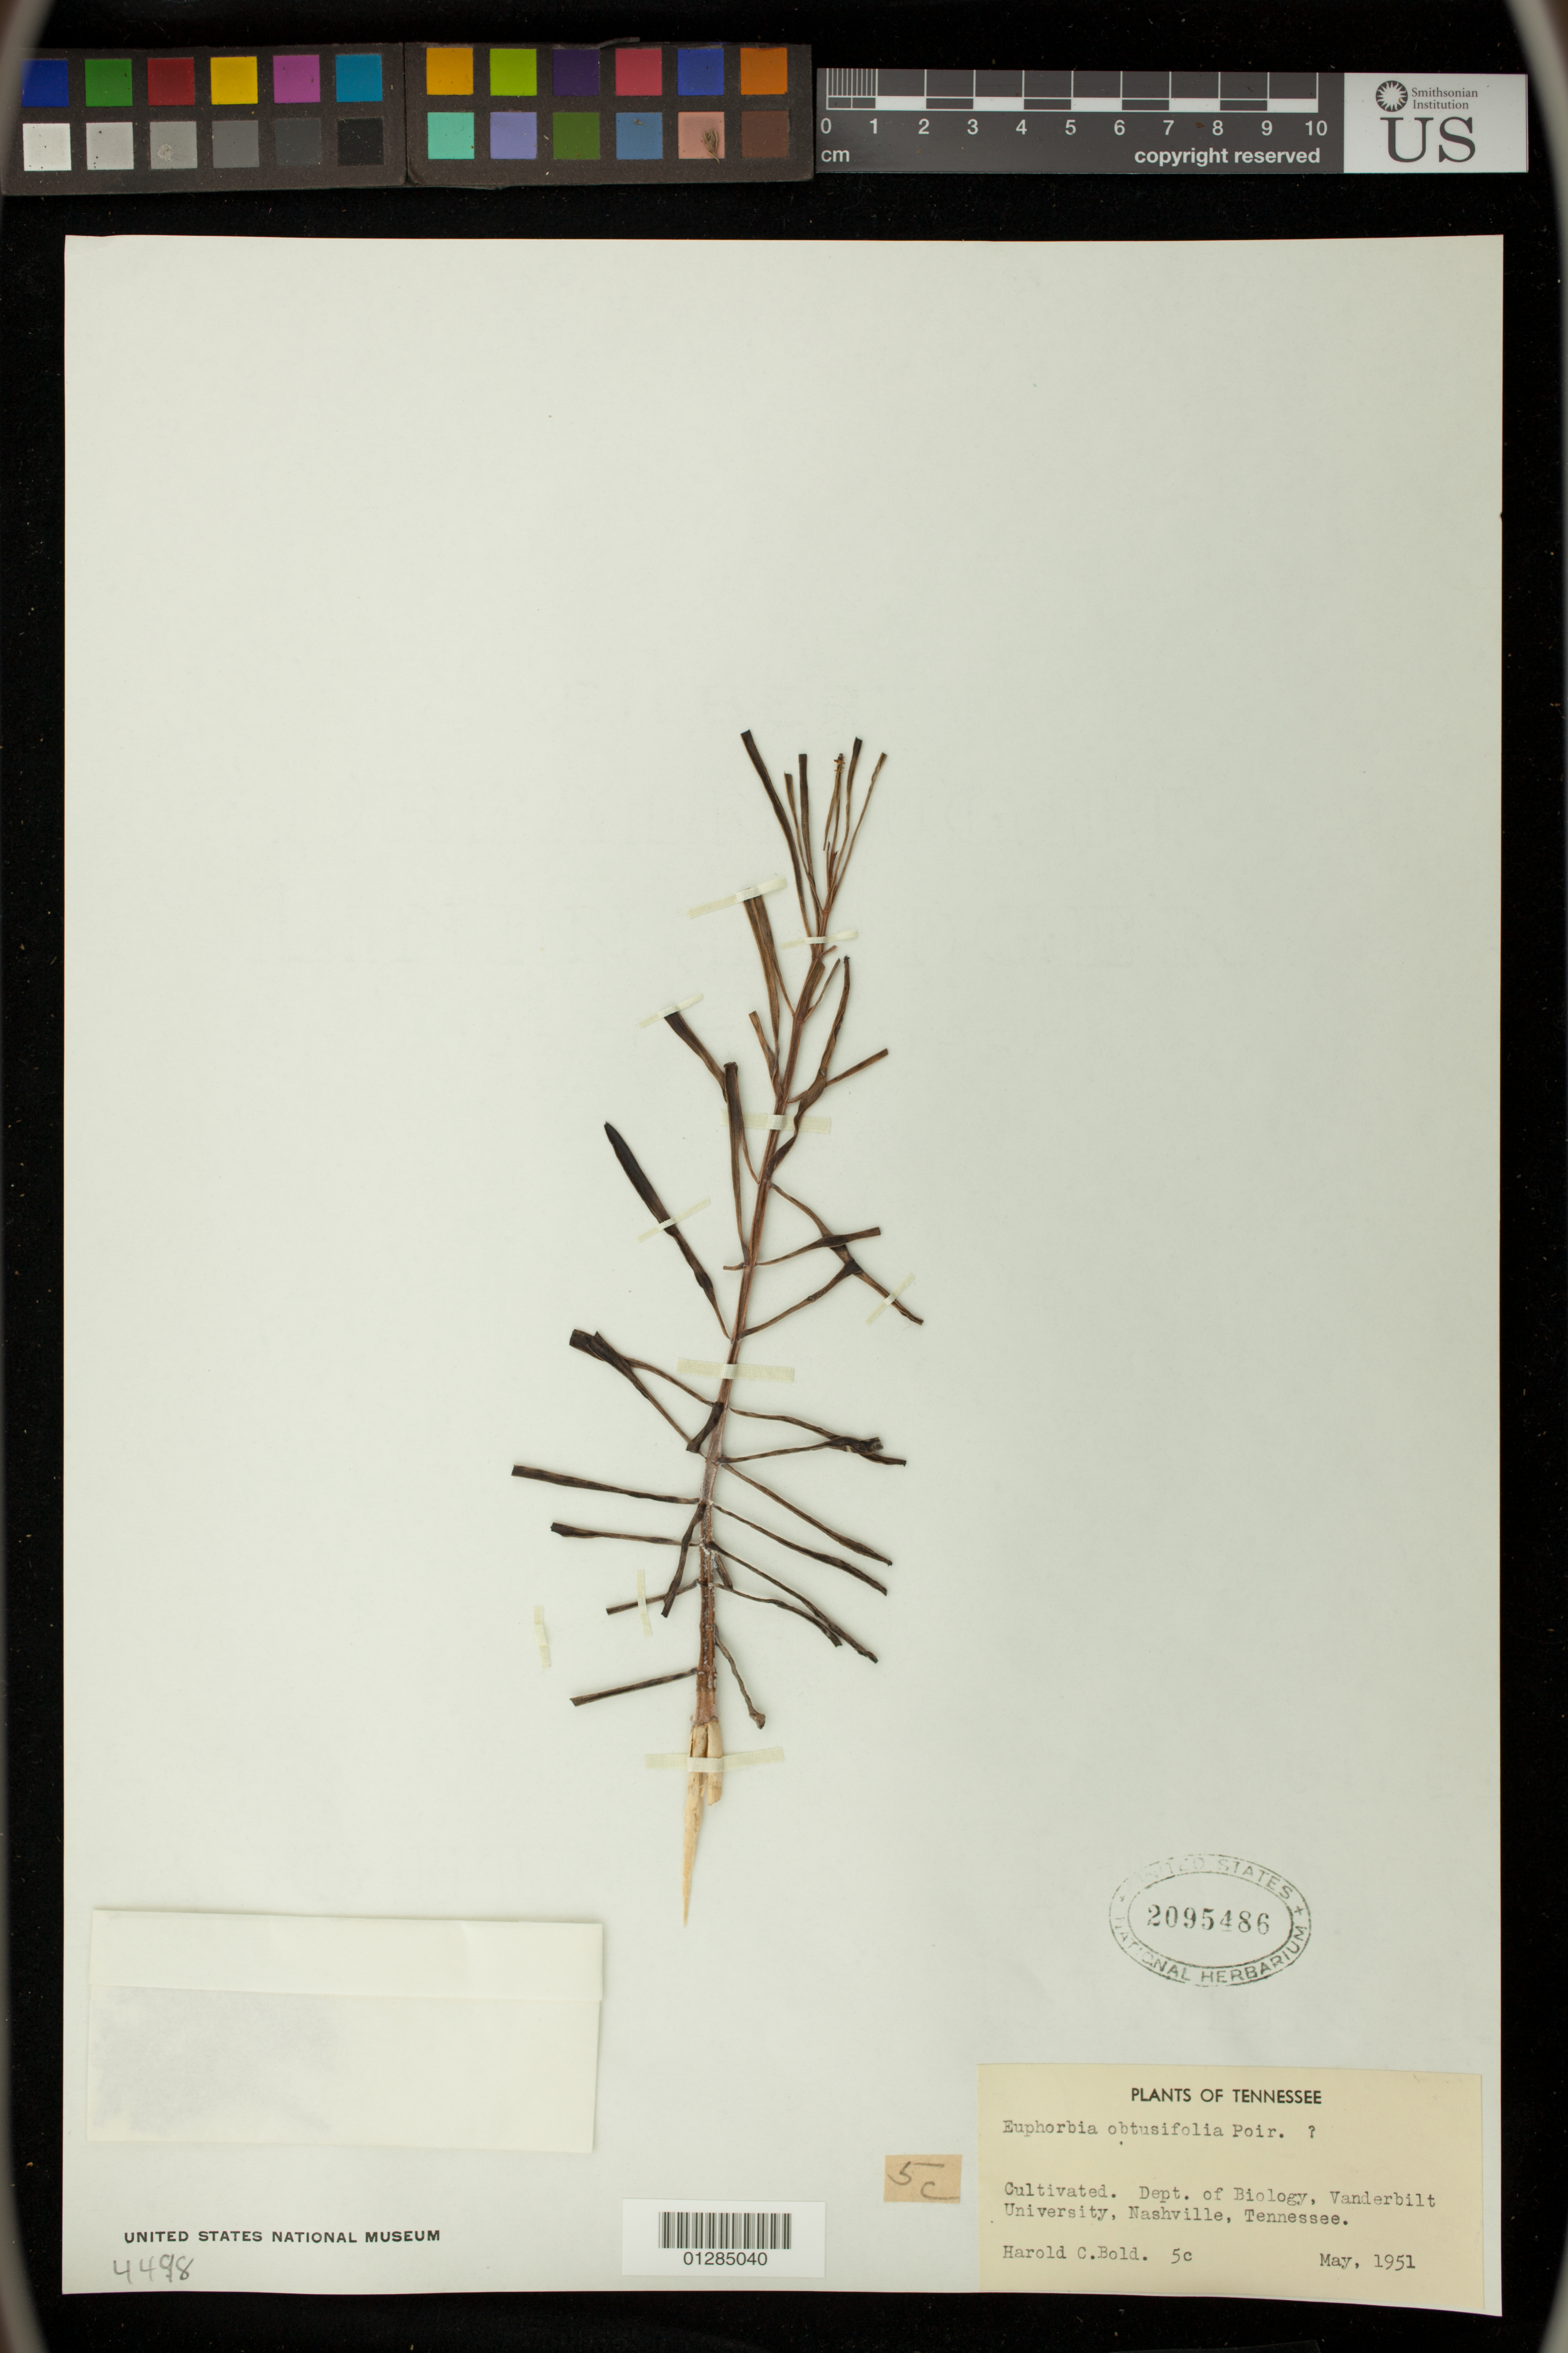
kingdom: Plantae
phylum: Tracheophyta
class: Magnoliopsida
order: Malpighiales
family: Euphorbiaceae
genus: Euphorbia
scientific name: Euphorbia lamarckii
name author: Sweet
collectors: H. Bold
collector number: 5c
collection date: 1951-05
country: United States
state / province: Tennessee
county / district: Davidson County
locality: Dept. of Biology, Vanderbilt University, Nashville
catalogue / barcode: US 2095486